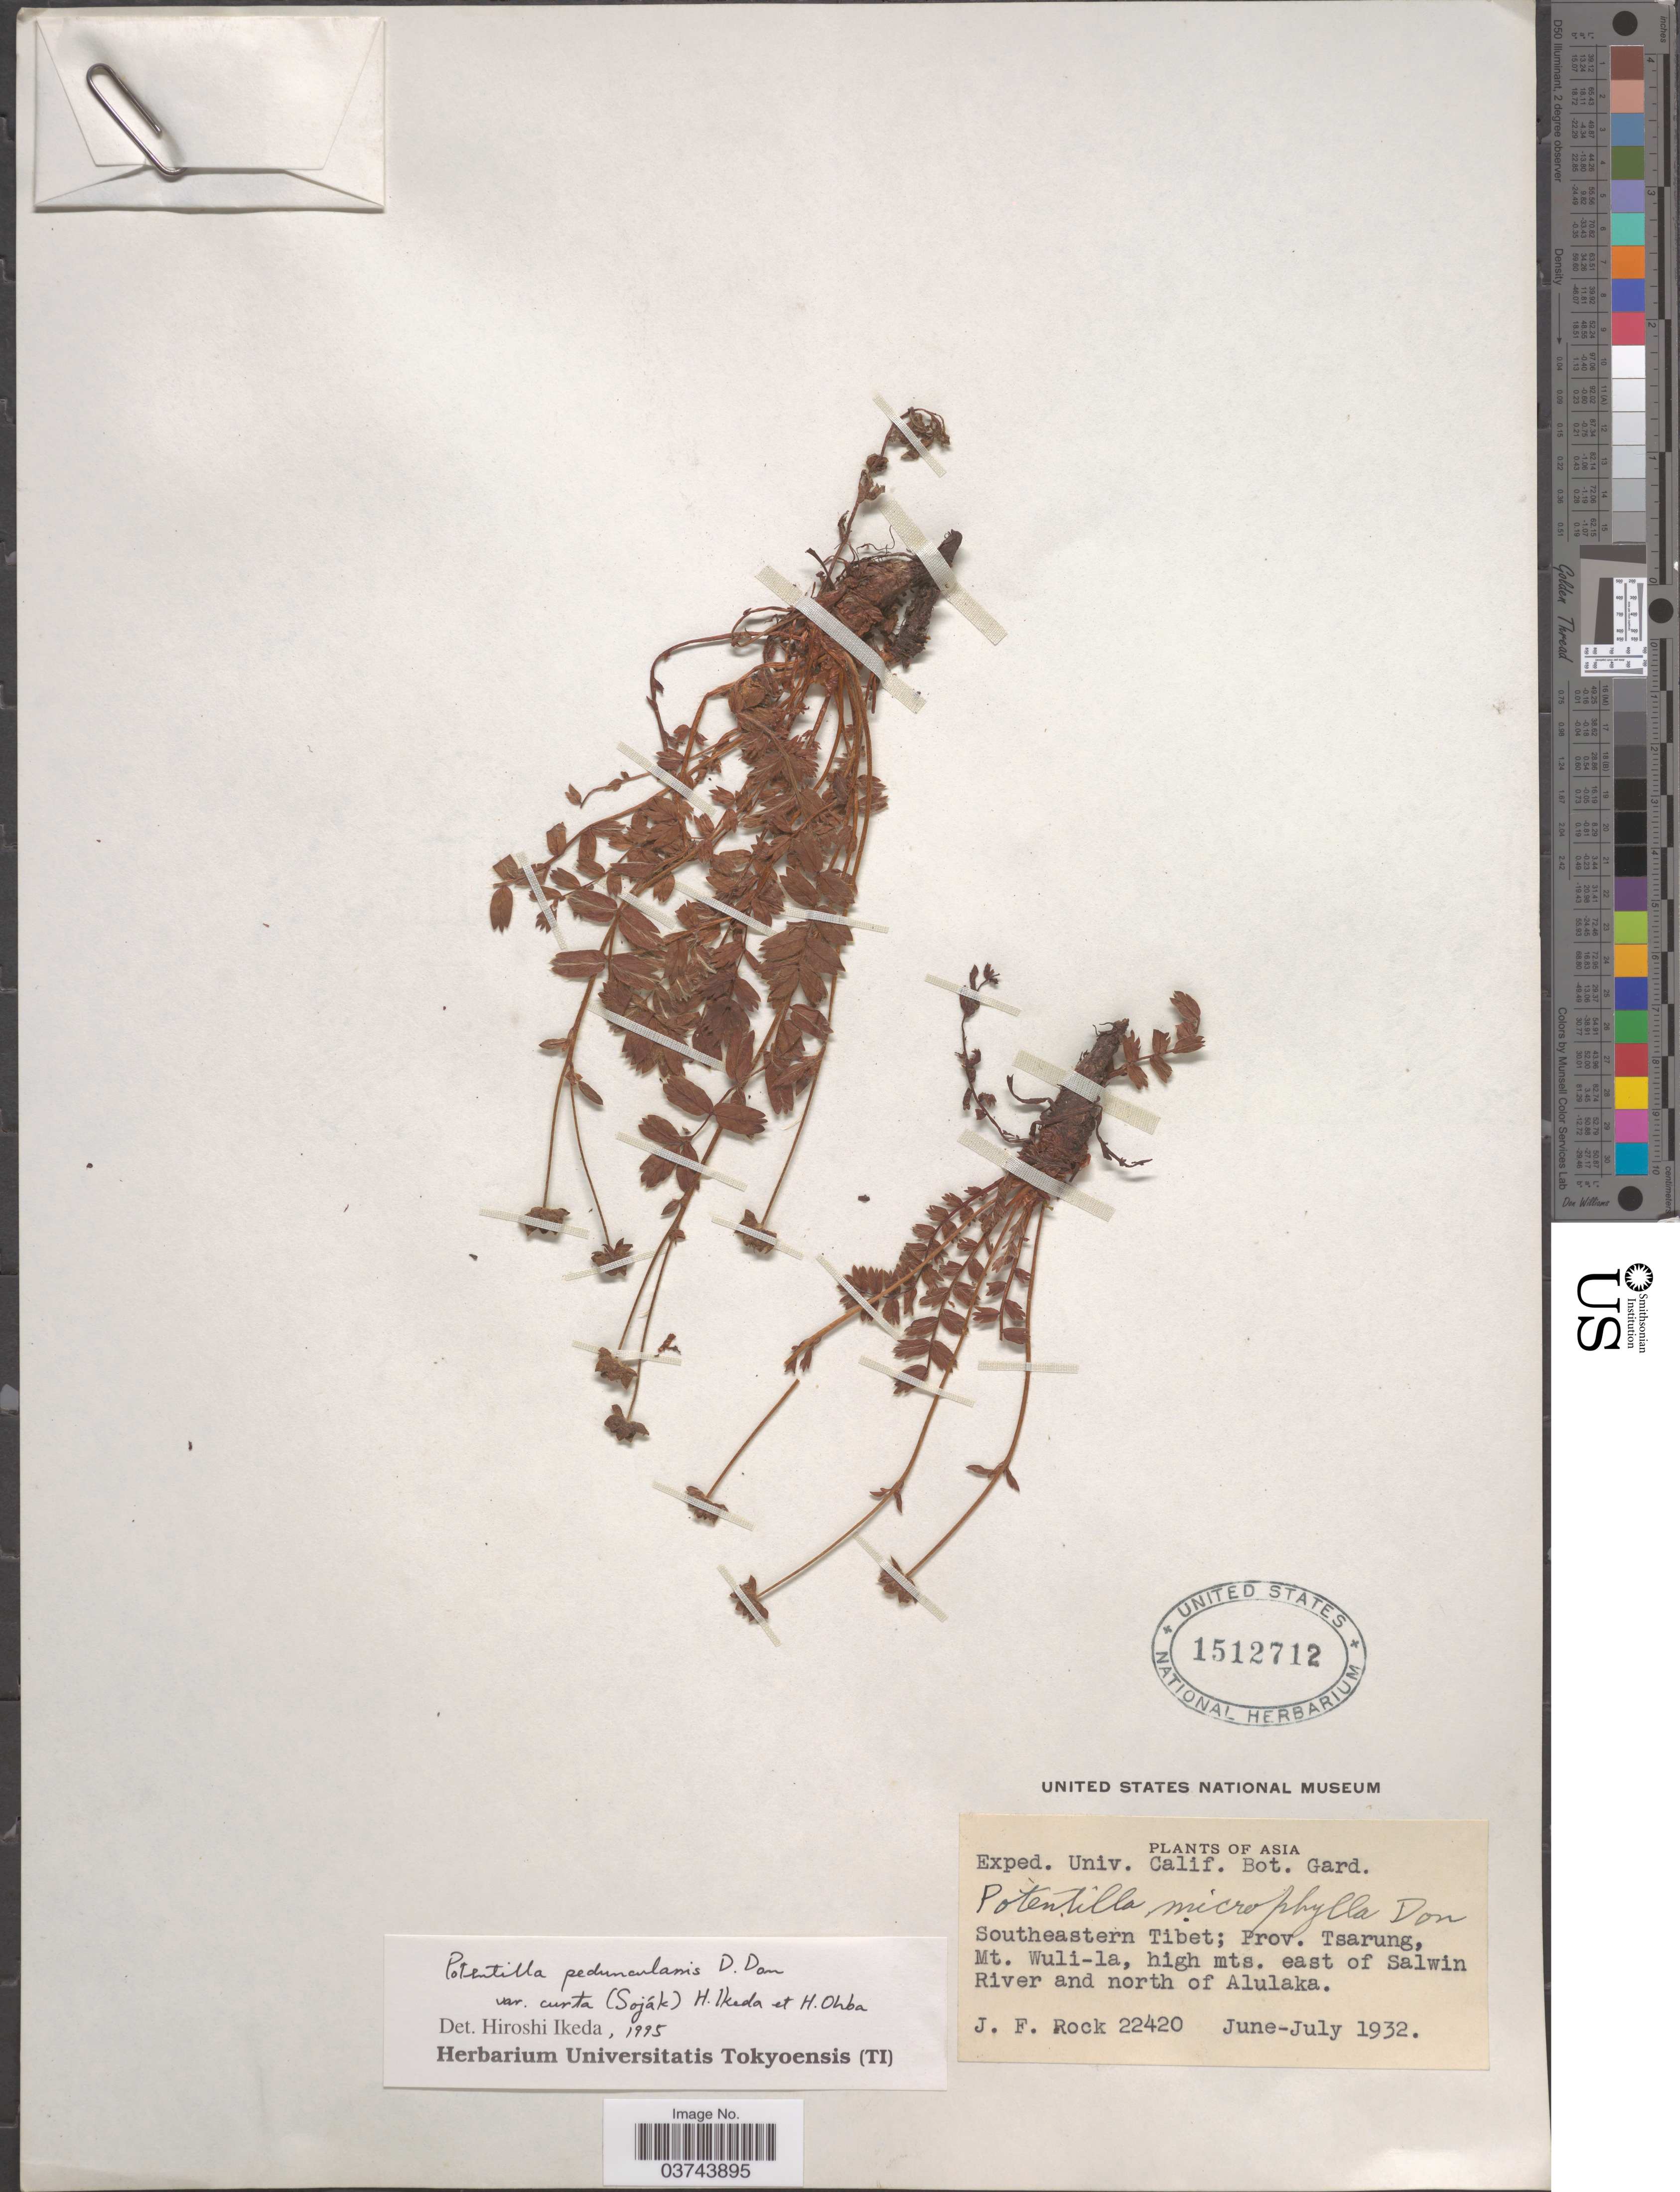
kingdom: Plantae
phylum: Tracheophyta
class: Magnoliopsida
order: Rosales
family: Rosaceae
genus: Potentilla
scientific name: Potentilla peduncularis var. curta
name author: (Soják) H. Ikeda & H. Ohba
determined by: Ikeda, H.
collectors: J. Rock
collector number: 22420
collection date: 1932-06/1932-07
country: China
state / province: Xizang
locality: Southeastern Tibet; Prov. Tsarung, Mt. Wuli-la, high mts. east of Salwin river and north of Alulaka.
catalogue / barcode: US 1512712